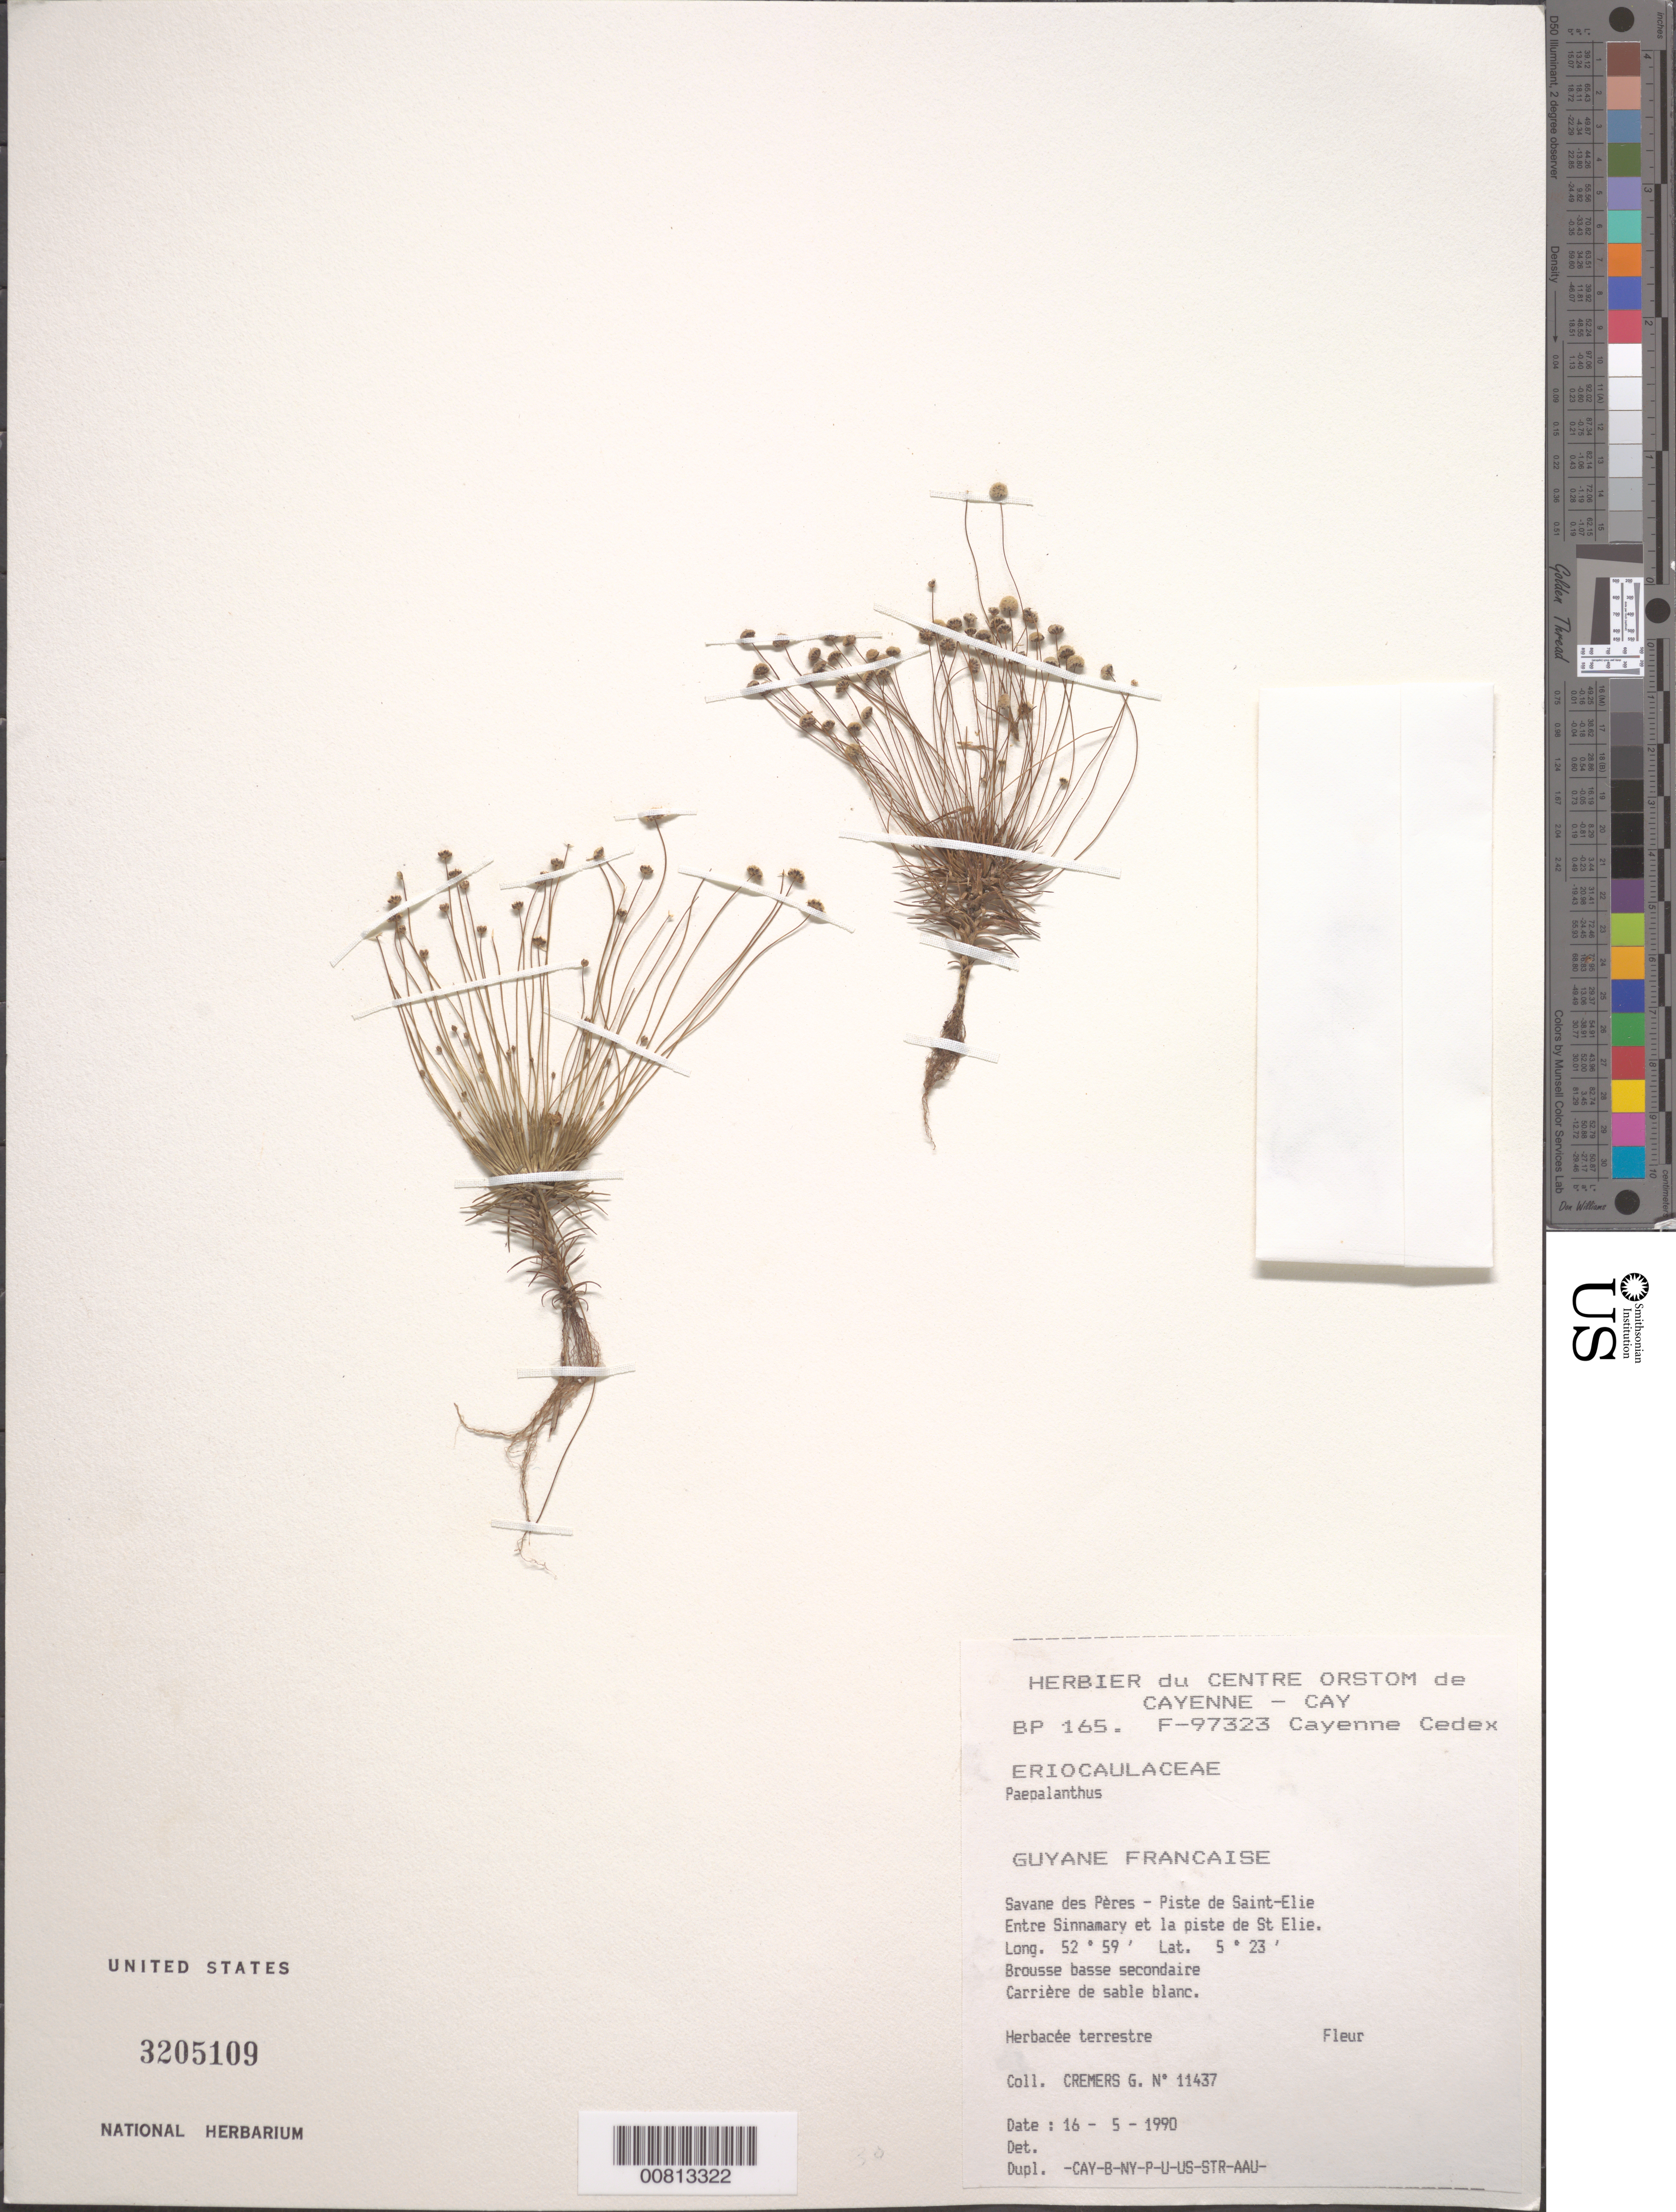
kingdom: Plantae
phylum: Tracheophyta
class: Liliopsida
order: Poales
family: Eriocaulaceae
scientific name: Giuliettia subtilis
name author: (Miq.) Andrino & Sano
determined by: Sauthier, Laura Jeanne, (SPF), Universidade de Sao Paulo (BRAZIL)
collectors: G. Cremers & M. Hoff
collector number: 11437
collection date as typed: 16-May-90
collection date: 1990-05-16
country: French Guiana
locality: Savane des Pères, Piste de Saint-Elie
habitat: Brousse basse secondaire, carrière de sable blanc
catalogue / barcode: US 3205109